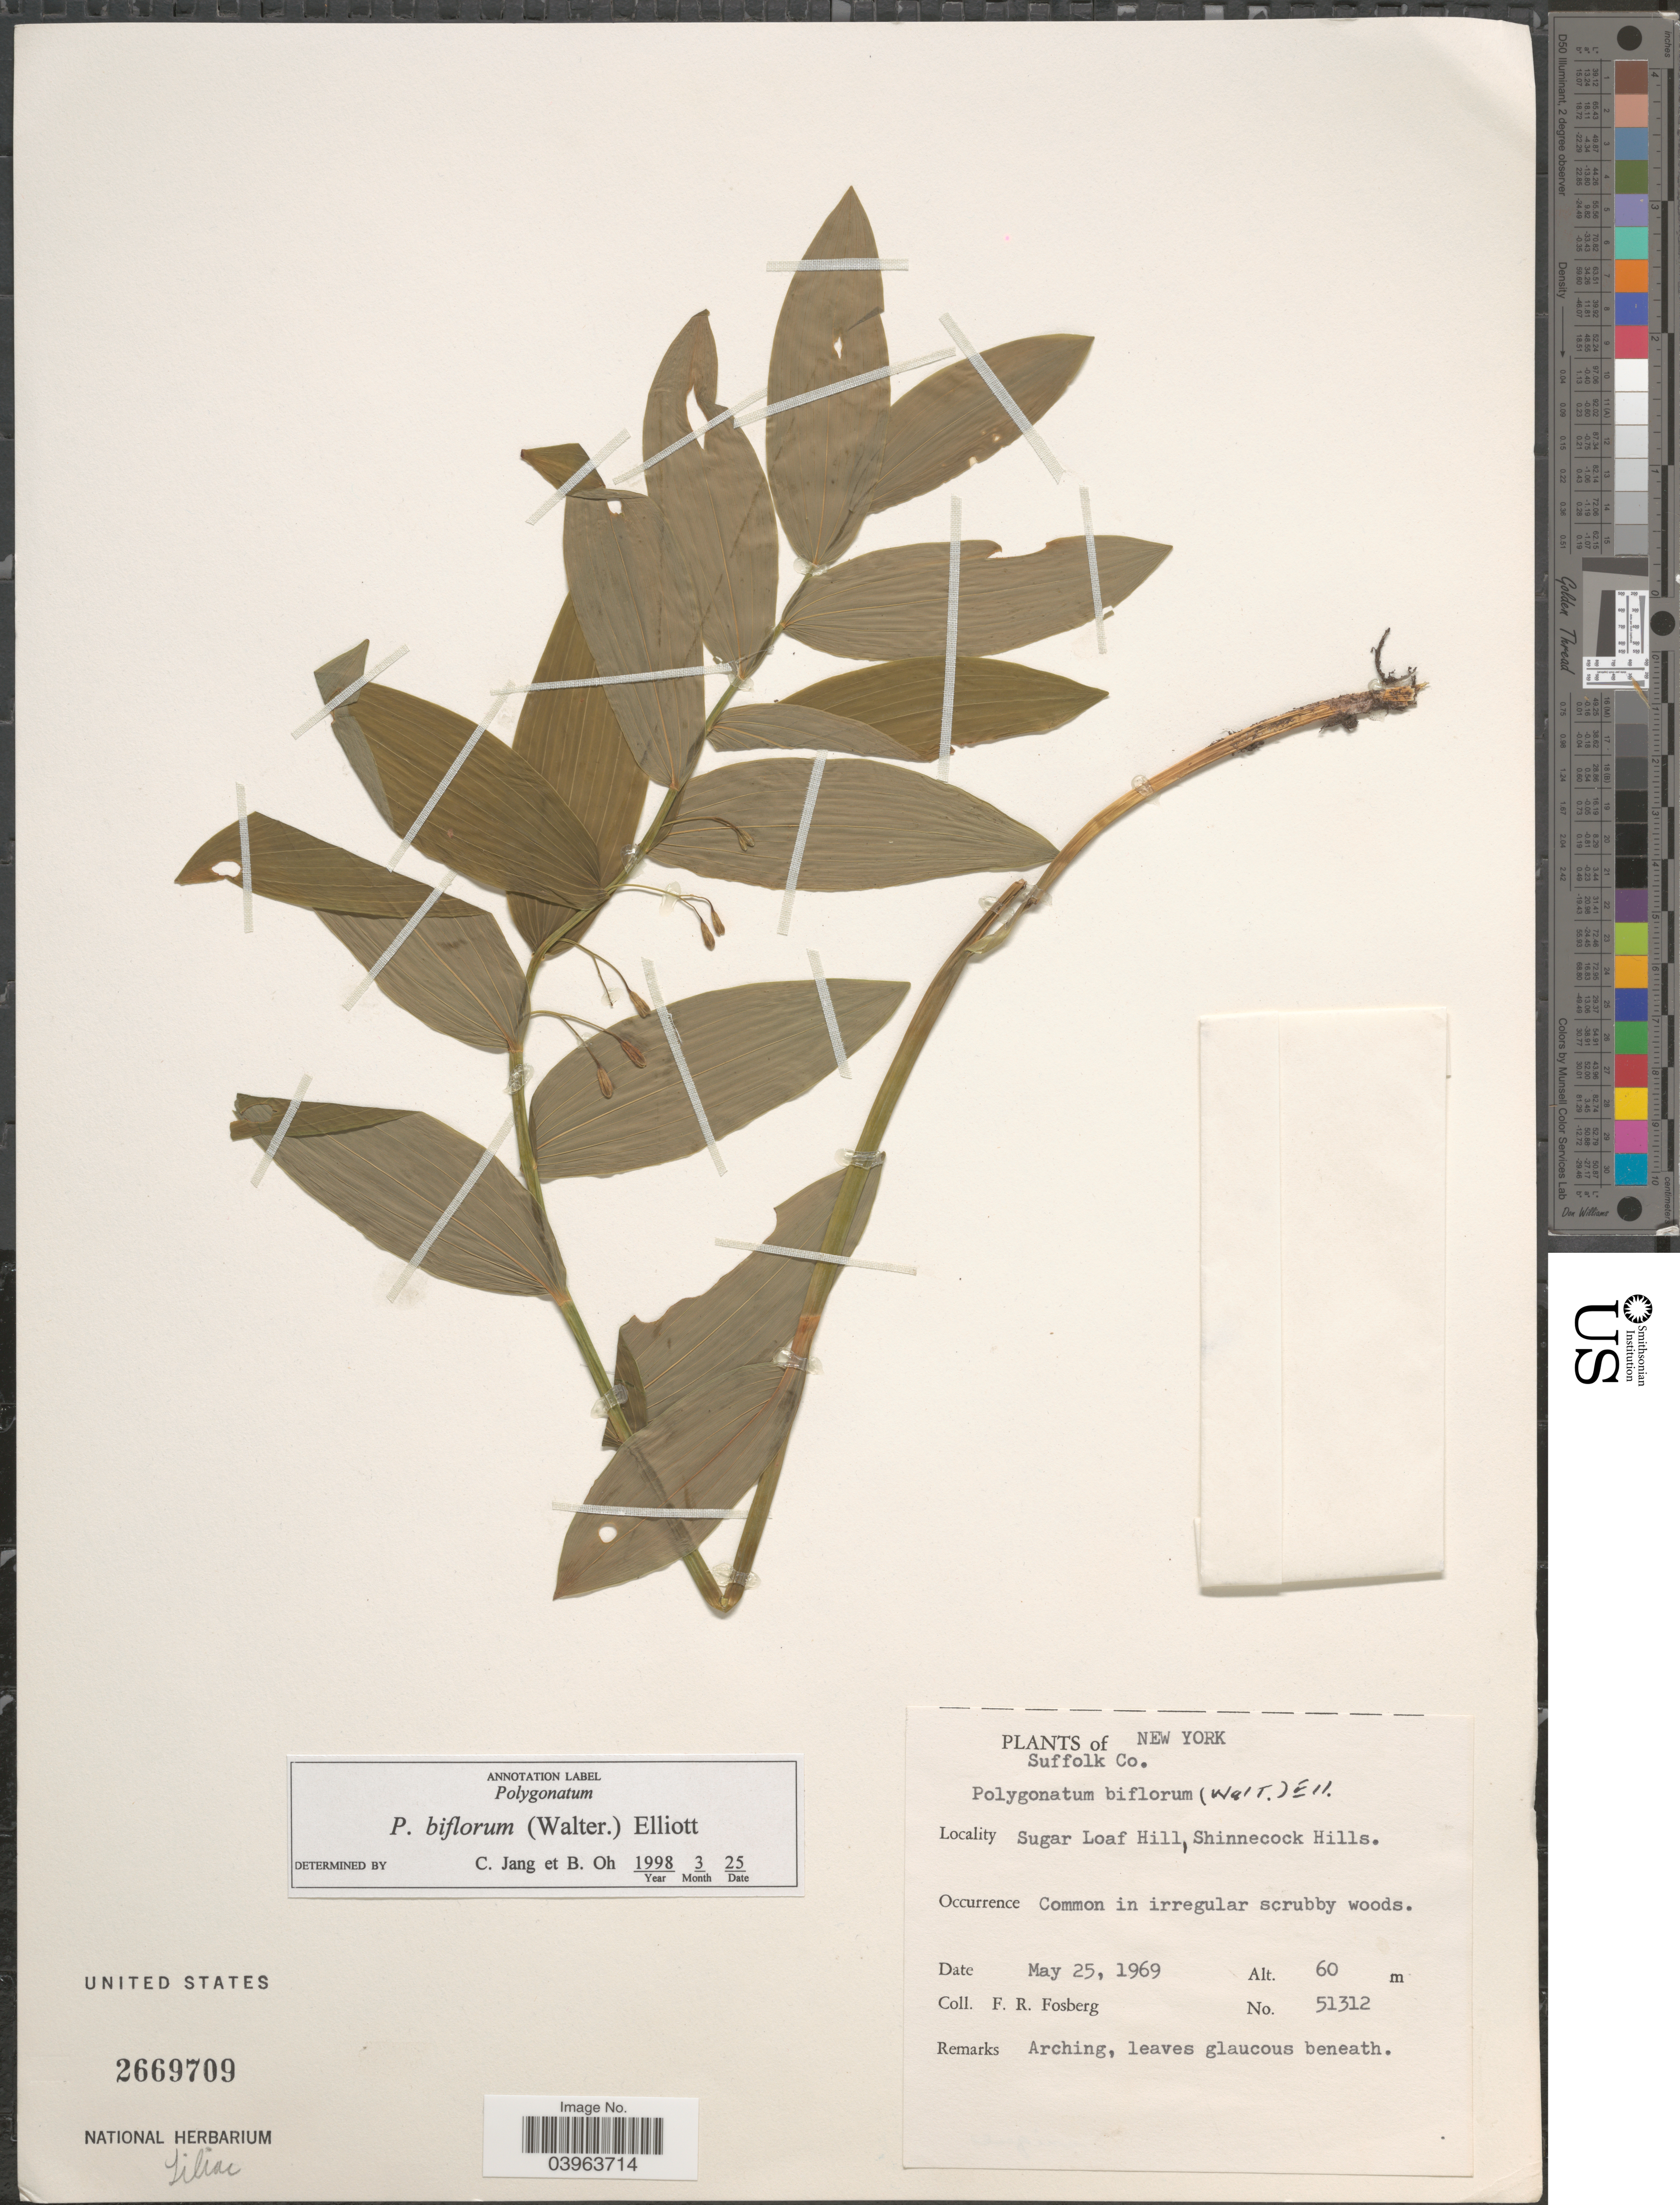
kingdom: Plantae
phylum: Tracheophyta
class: Liliopsida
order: Asparagales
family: Asparagaceae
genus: Polygonatum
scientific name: Polygonatum biflorum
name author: (Walter) Elliott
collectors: F. R. Fosberg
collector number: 51312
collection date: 1969-05-25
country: United States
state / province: New York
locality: Suffolk Co. Sugar Loaf Hill, Shinnecock Hills.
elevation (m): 60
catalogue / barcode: US 2669709